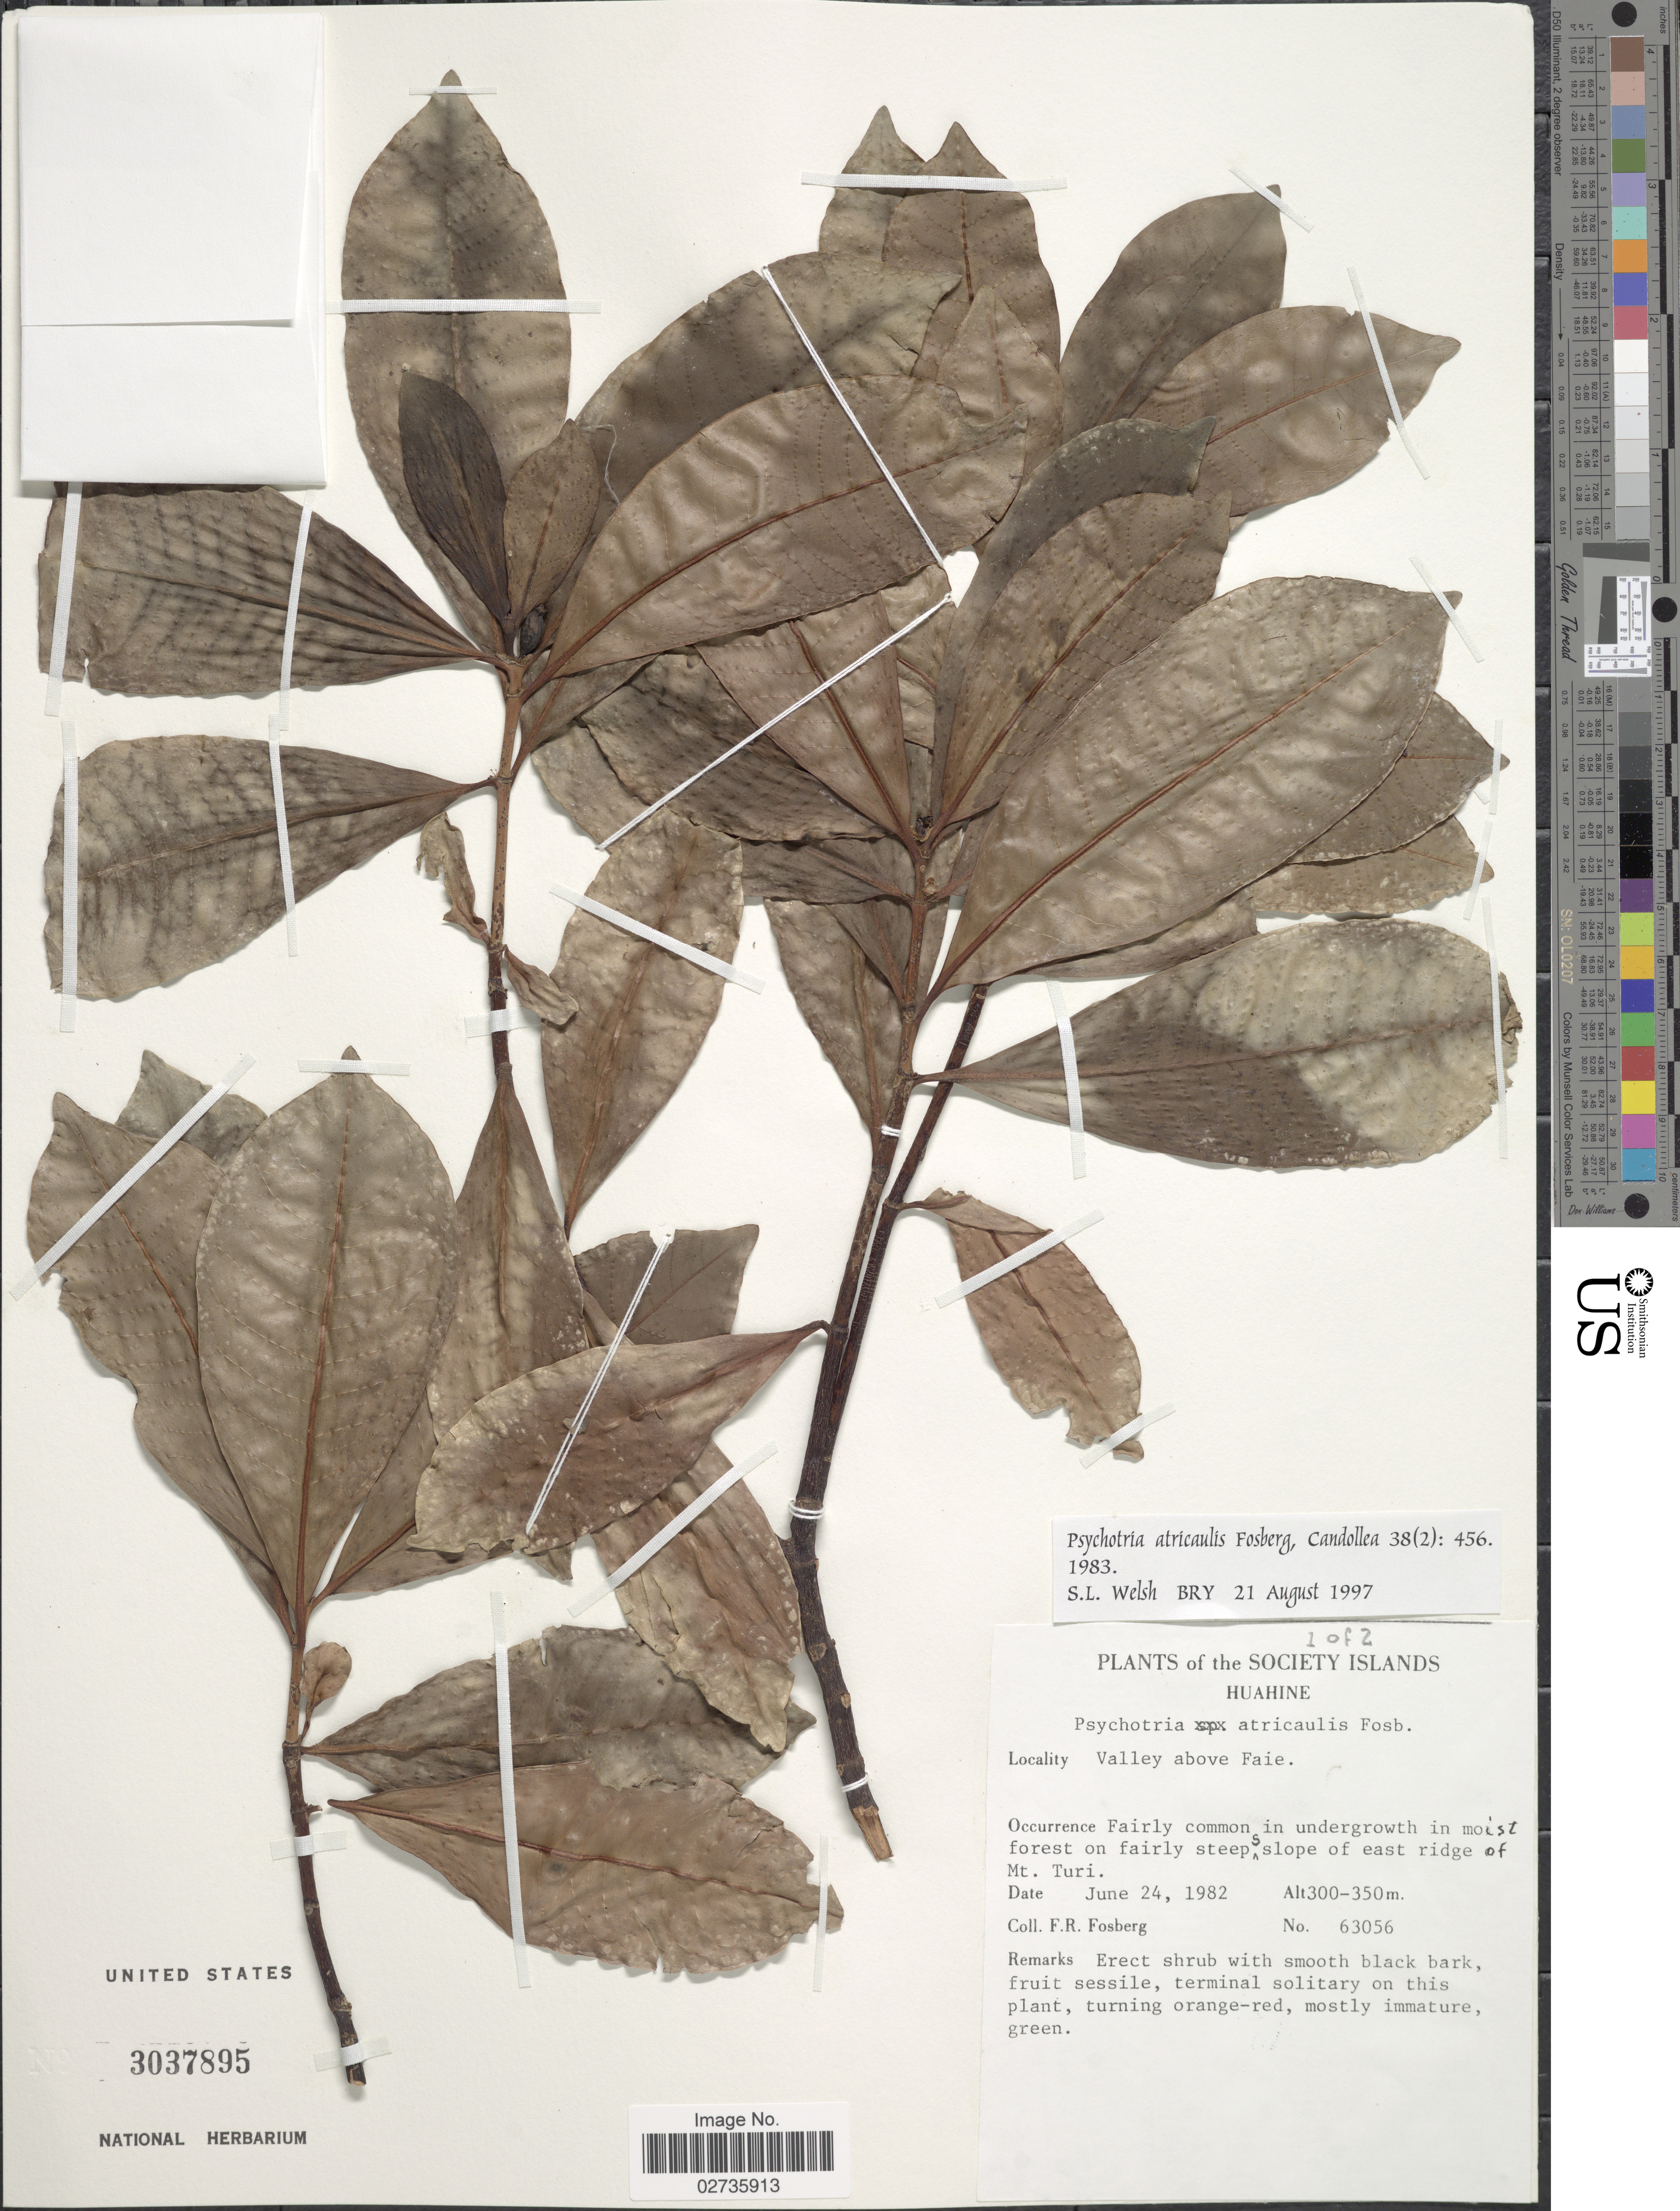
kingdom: Plantae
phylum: Tracheophyta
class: Magnoliopsida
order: Gentianales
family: Rubiaceae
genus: Psychotria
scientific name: Psychotria atricaulis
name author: Fosberg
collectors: F. R. Fosberg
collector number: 63056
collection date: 1982-06-24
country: French Polynesia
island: Huahine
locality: Society Islands, Huahine, Valley above Faie, Fairly common in undergrowth in moist forest on fairly steep S slope of east ridge of Mt Turi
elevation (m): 300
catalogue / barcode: US 3037895